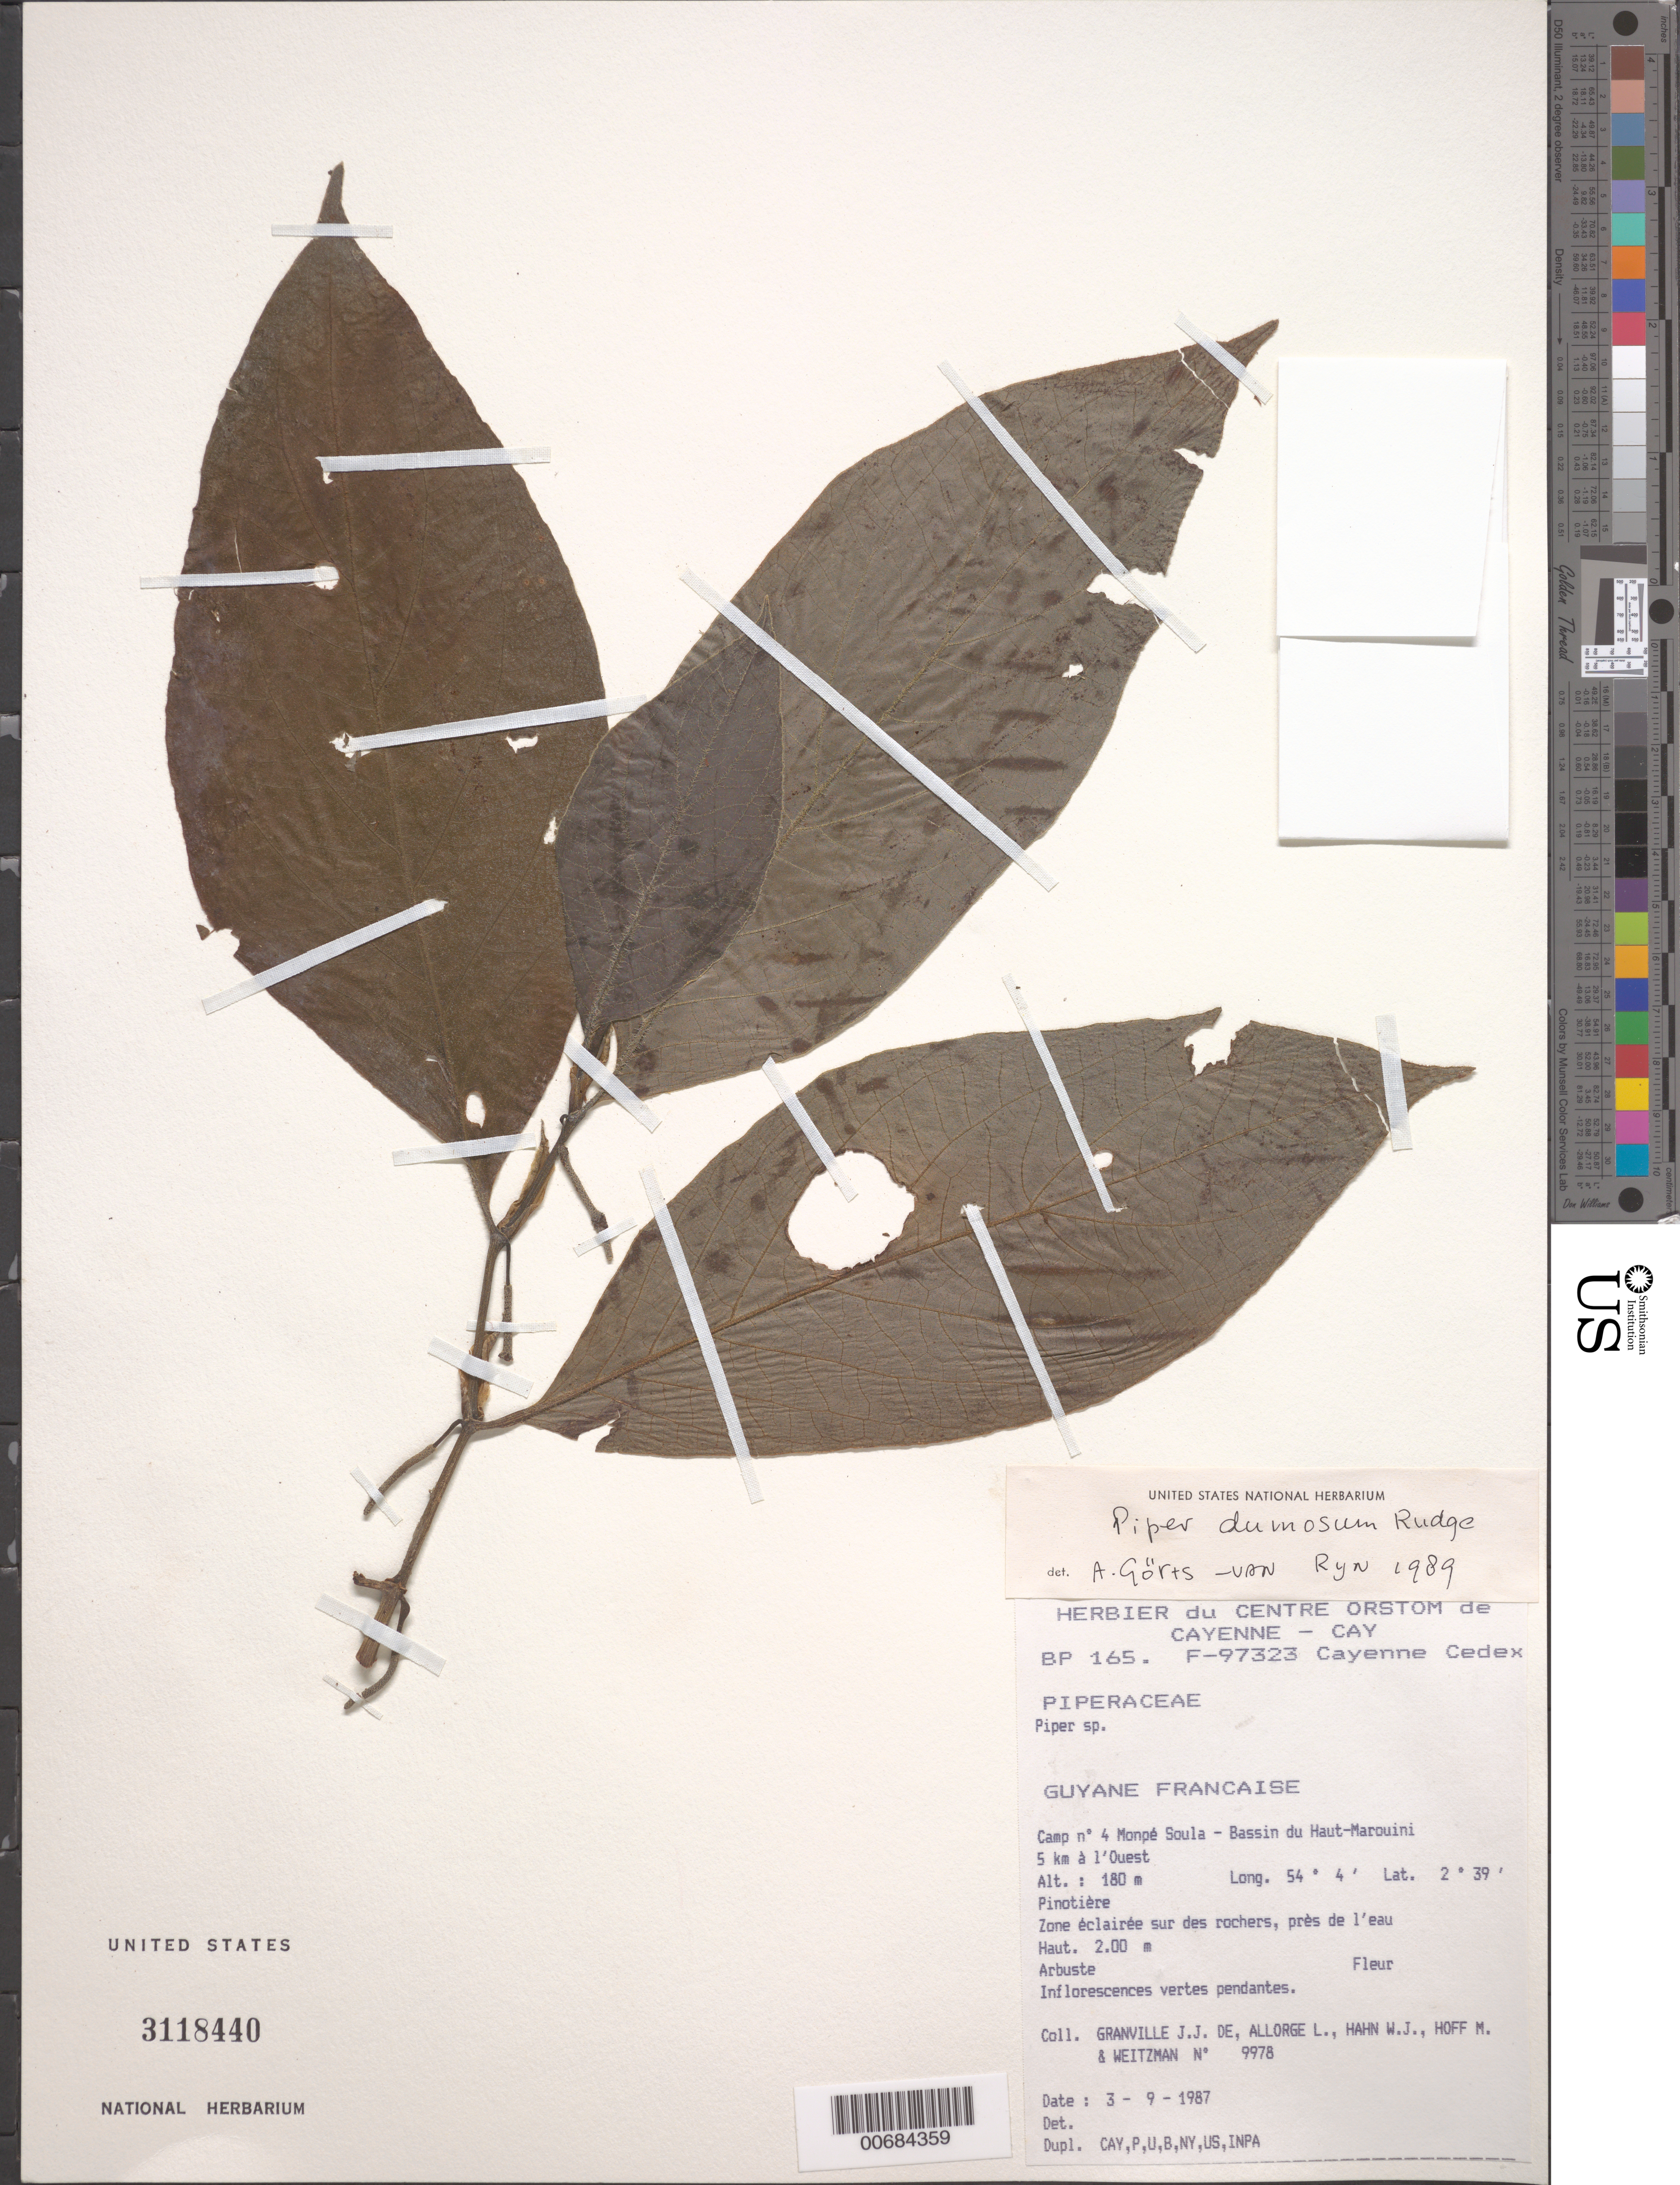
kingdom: Plantae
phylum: Tracheophyta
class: Magnoliopsida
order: Piperales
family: Piperaceae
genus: Piper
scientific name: Piper dumosum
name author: Rudge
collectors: J.-J. de Granville, L. Allorge, W. J. Hahn, M. Hoff & Weitzman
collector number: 9978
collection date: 1987-09-03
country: French Guiana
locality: Guyane Francaise. Camp n° 4 Monpé Soula - Bassin du Haut-Marouini 5 km à l'Ouest.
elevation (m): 180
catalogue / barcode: US 3118440